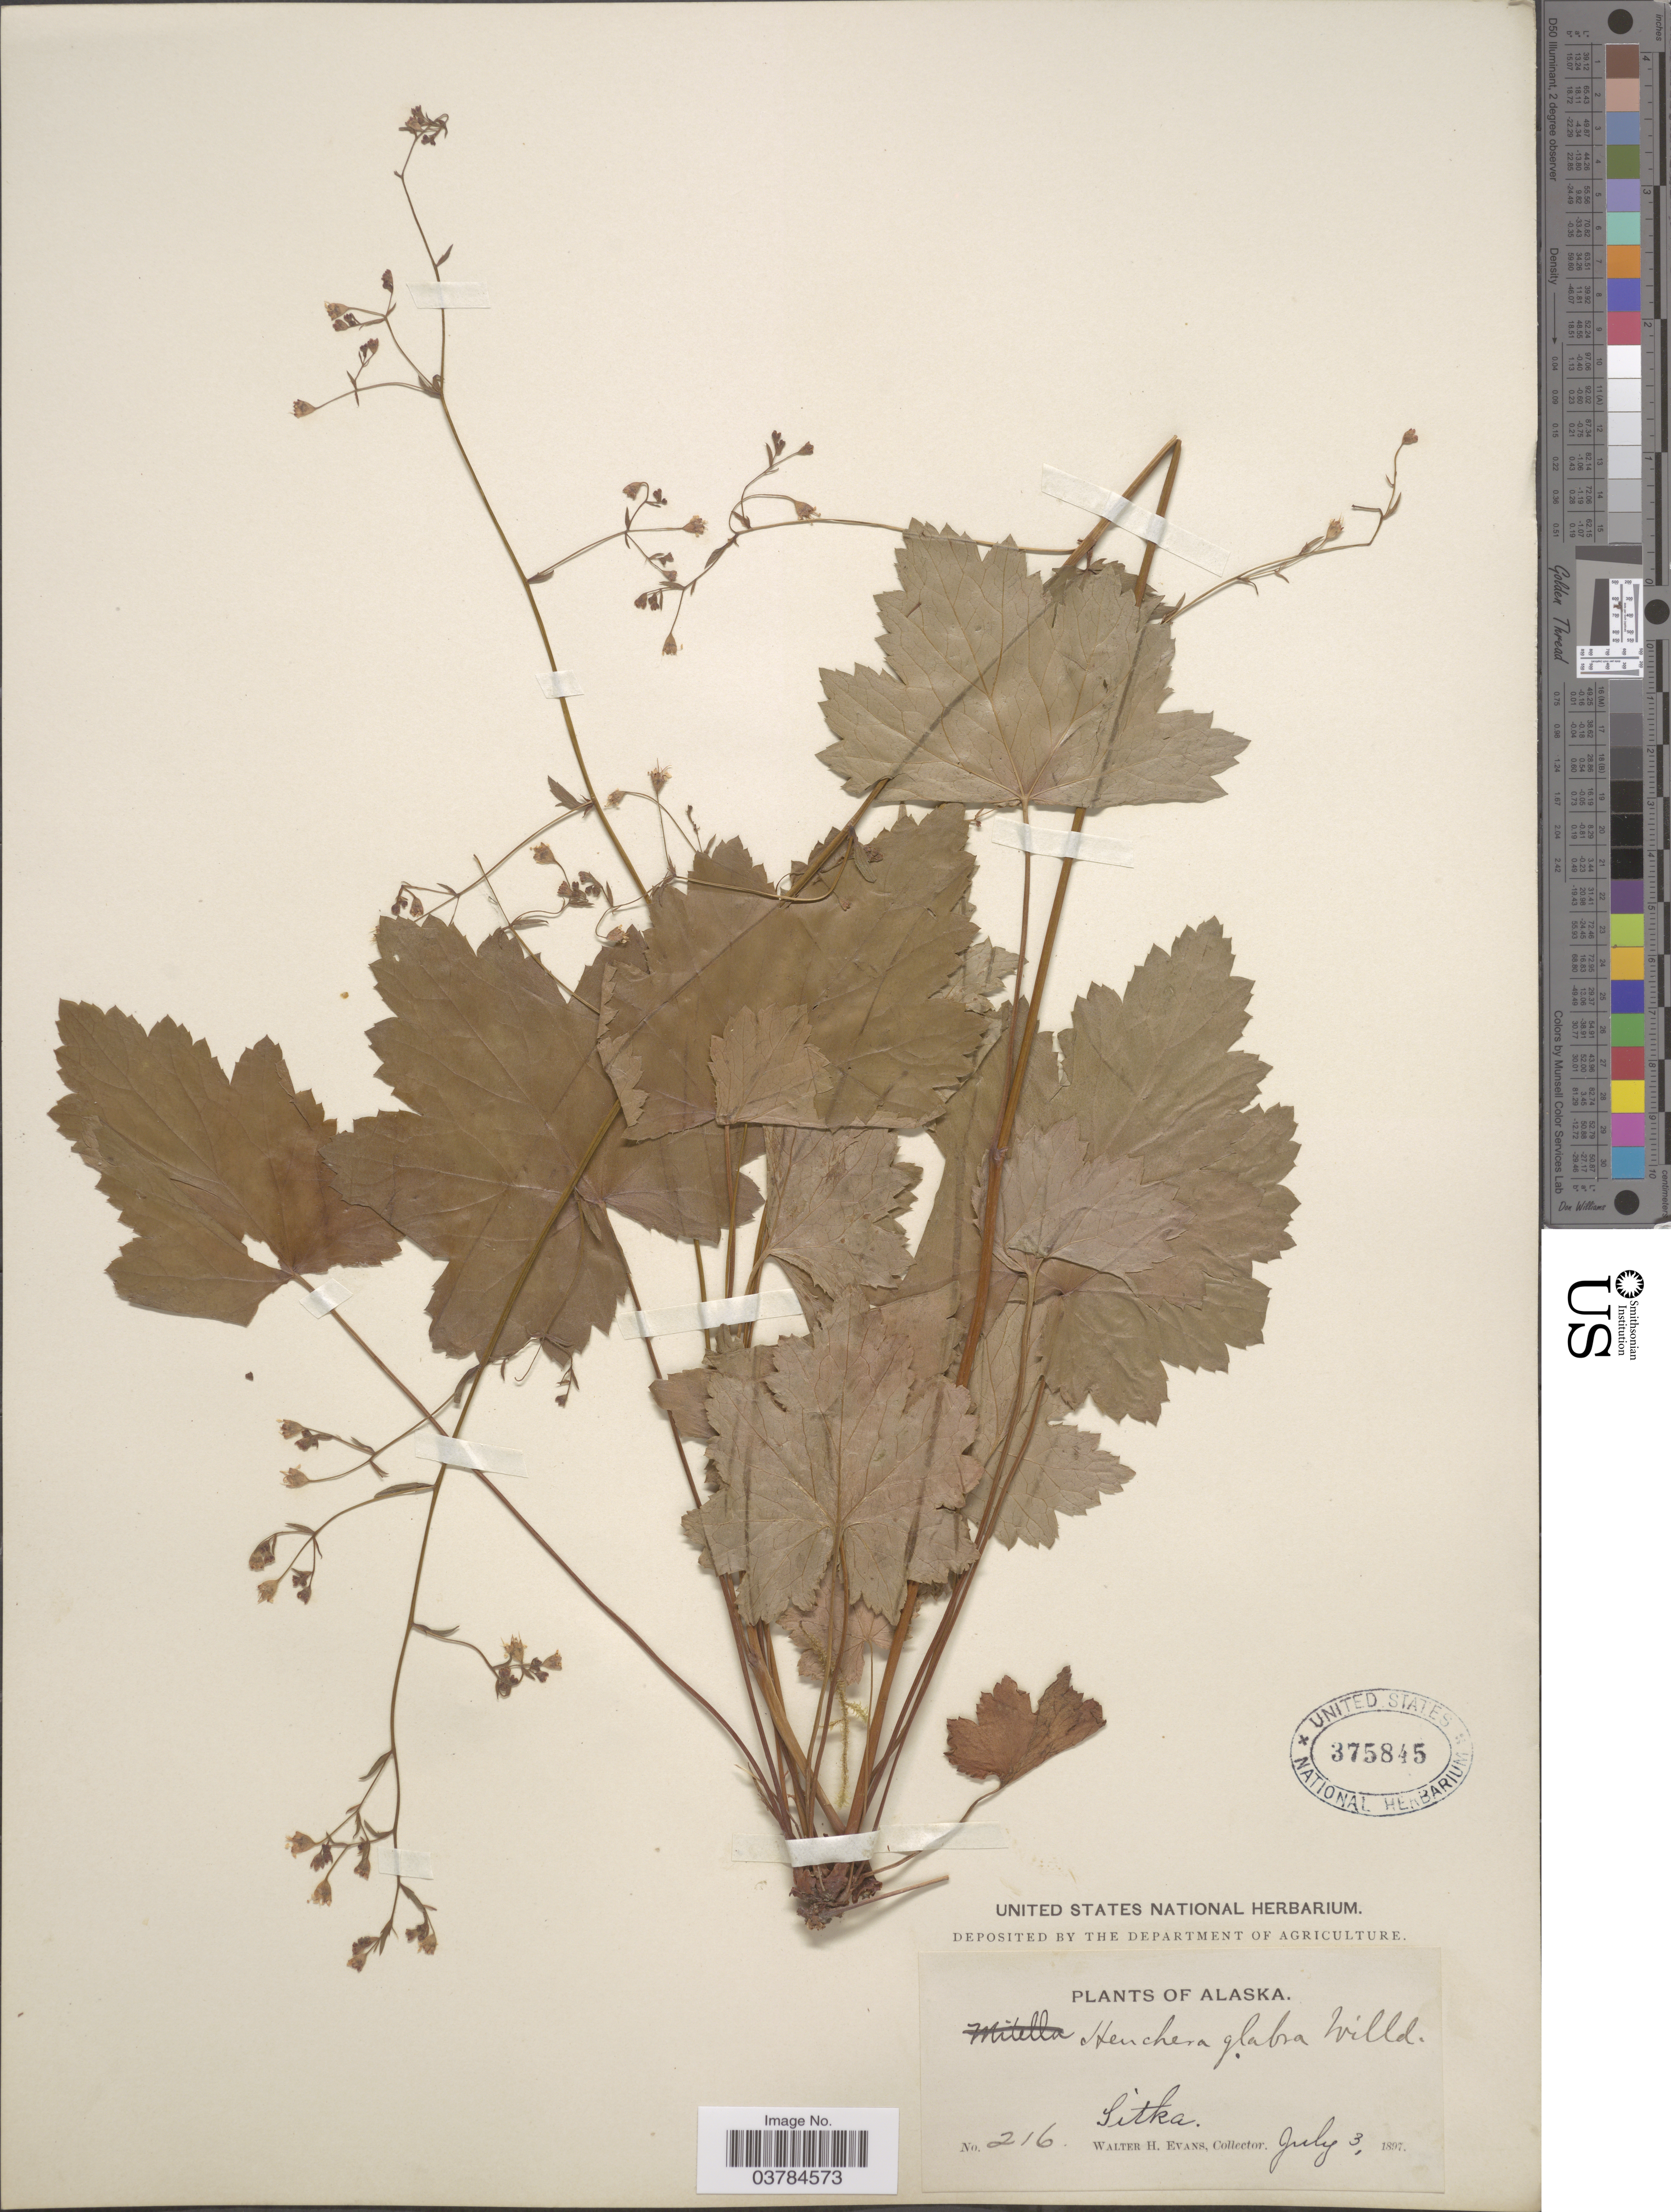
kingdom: Plantae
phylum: Tracheophyta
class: Magnoliopsida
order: Saxifragales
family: Saxifragaceae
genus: Heuchera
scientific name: Heuchera glabra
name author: Willd. ex Roem. & Schult.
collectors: W. H. Evans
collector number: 216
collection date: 1897-07-03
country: United States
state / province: Alaska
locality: Sitka.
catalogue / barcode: US 375845